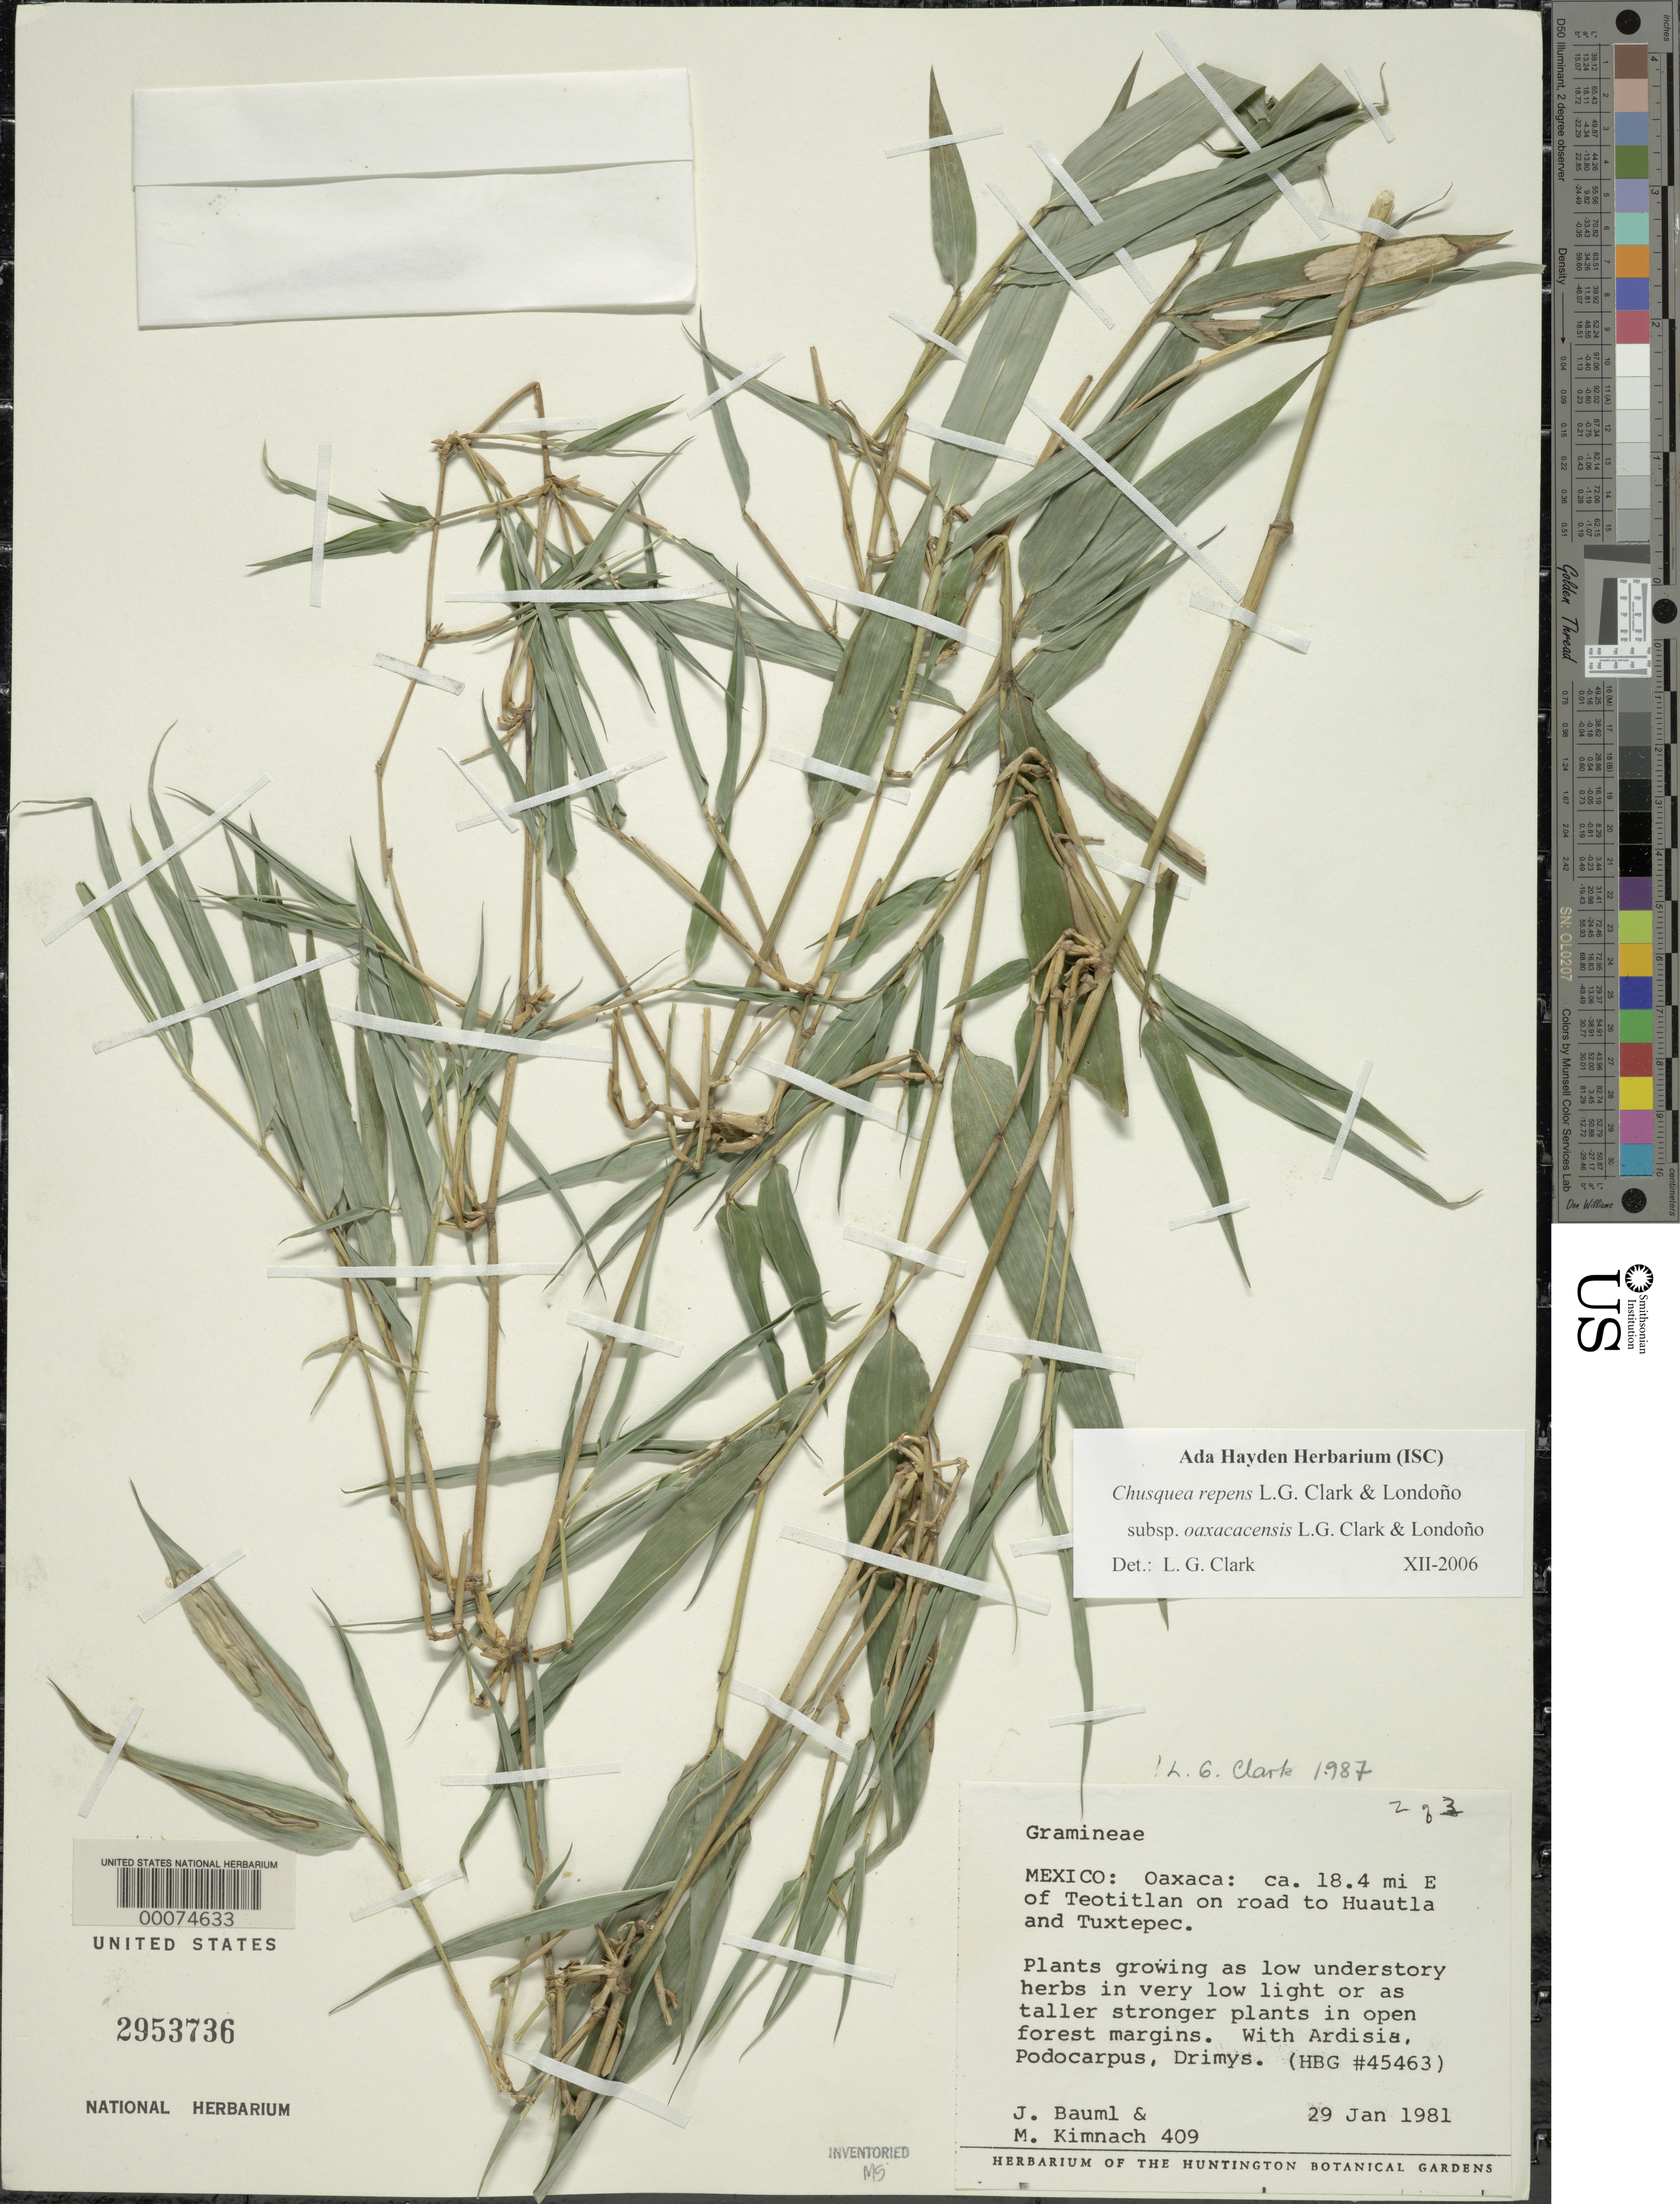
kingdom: Plantae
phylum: Tracheophyta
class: Liliopsida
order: Poales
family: Poaceae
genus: Chusquea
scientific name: Chusquea repens subsp. oaxacacensis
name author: L.G. Clark & Londoño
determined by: Clark, Lynn G., (ISC), Iowa State University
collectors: J. Bauml & M. W. Kimnach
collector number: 409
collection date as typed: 29 Jan 1981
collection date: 1981-01-29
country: Mexico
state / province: Oaxaca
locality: Teotitlan, huautla, tuxtepec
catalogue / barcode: US 2953736